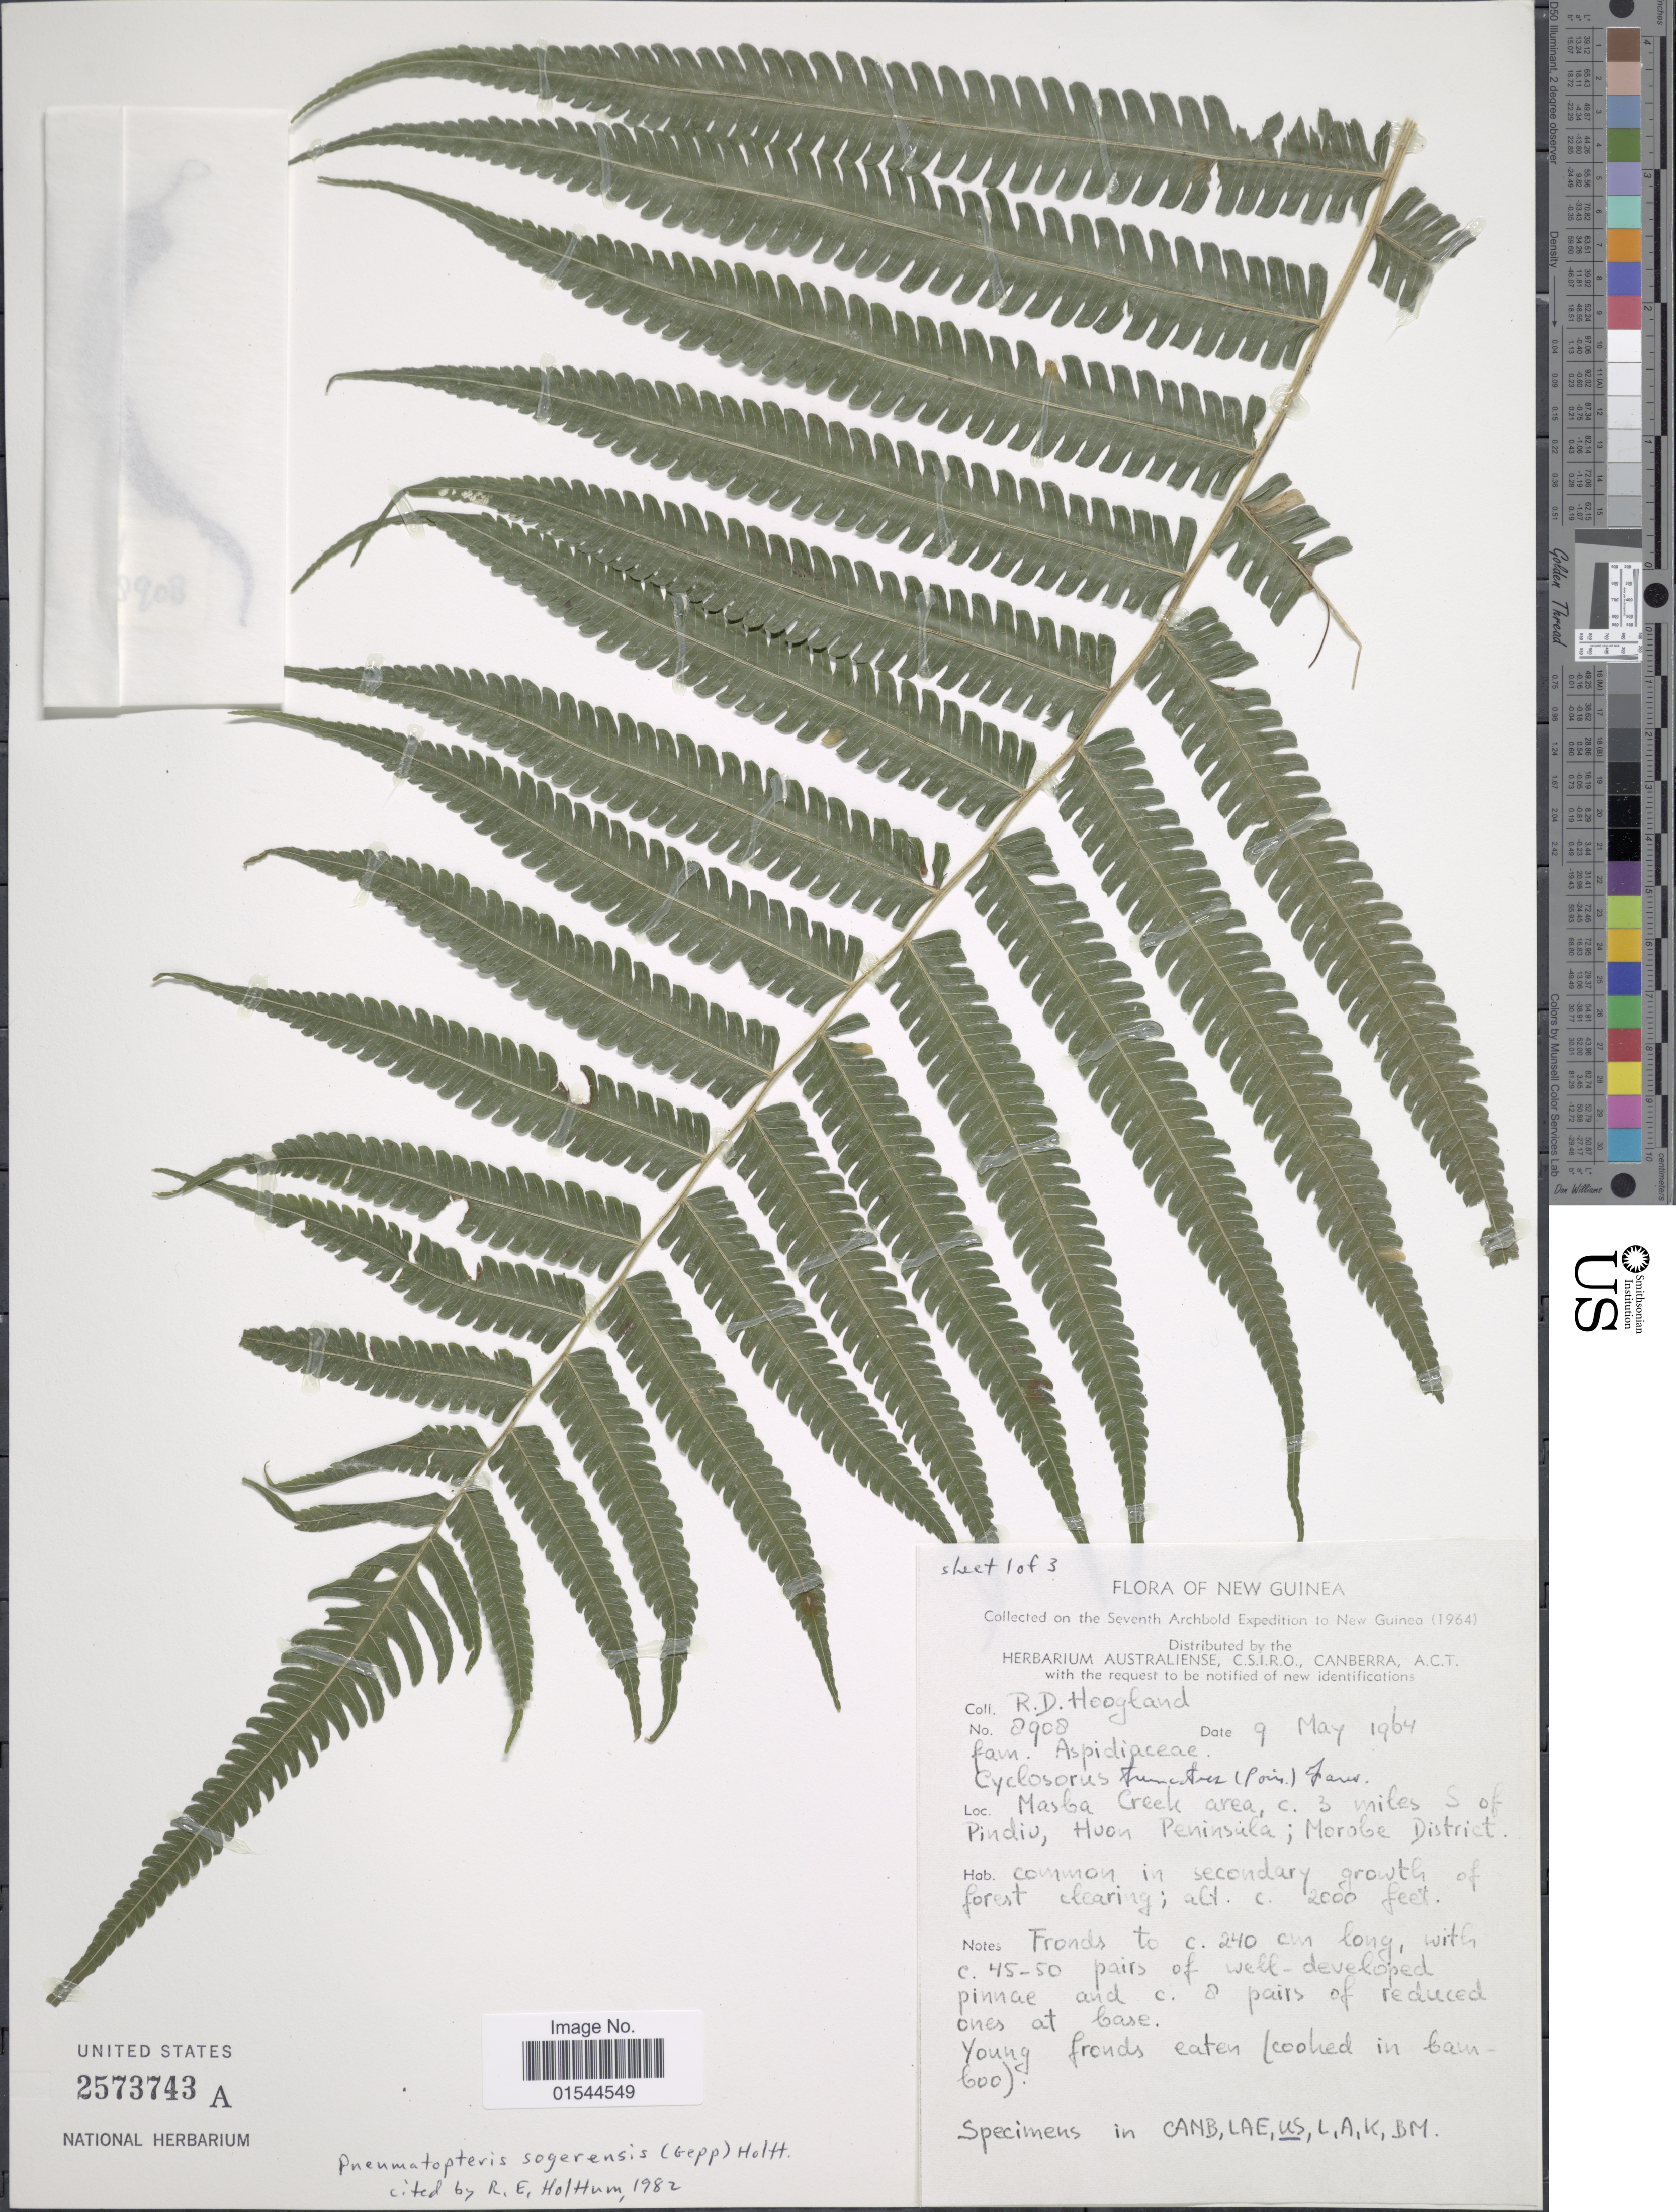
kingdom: Plantae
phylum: Tracheophyta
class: Polypodiopsida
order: Polypodiales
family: Thelypteridaceae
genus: Pneumatopteris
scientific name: Pneumatopteris sogerensis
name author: (A. Gepp) Holttum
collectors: R. D. Hoogland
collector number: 8908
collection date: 1964-05-09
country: Papua New Guinea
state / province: Morobe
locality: New Guinea, Masba Creek area, c. 3 miles S of Pindio, Hoon Peninsula; Morobe District [interpreted]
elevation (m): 610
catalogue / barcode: US 2573743A